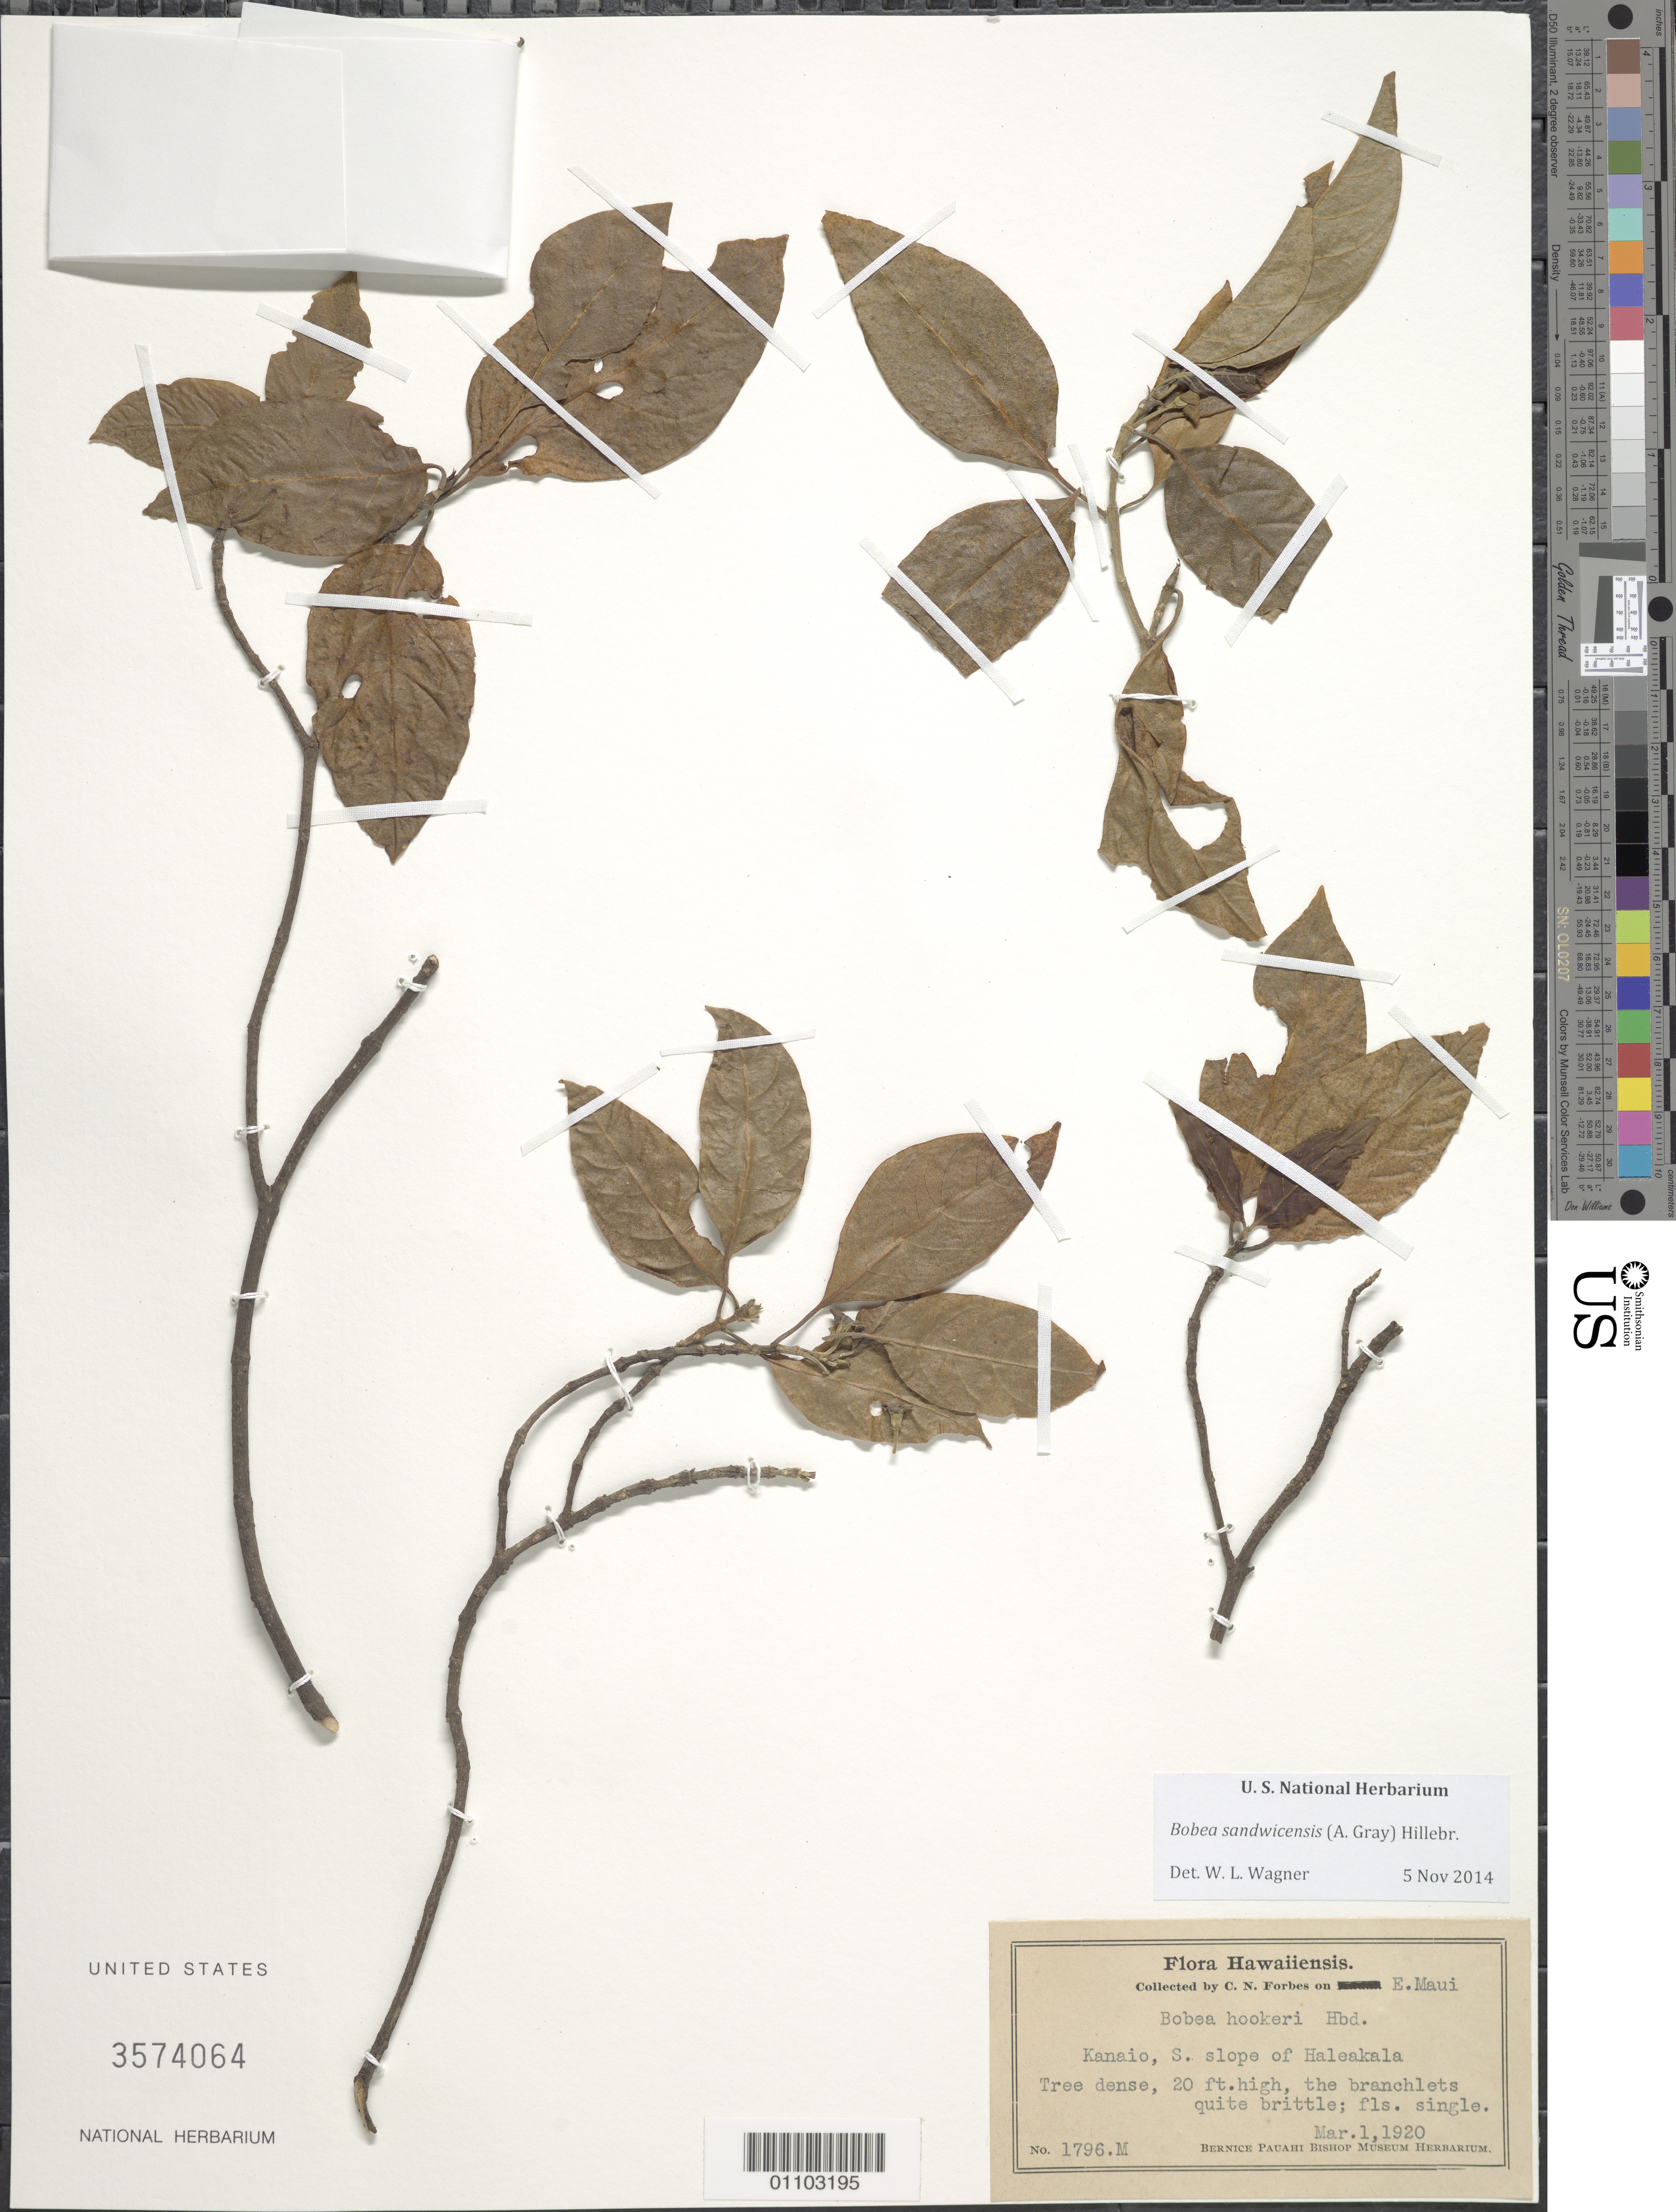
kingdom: Plantae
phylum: Tracheophyta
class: Magnoliopsida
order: Gentianales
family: Rubiaceae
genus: Bobea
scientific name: Bobea sandwicensis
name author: (A. Gray) Hillebr.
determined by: Wagner, W. L., (BOT), Smithsonian Institution - National Museum of Natural History (UNITED STATES)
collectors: C. N. Forbes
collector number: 1796.M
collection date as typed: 1 Mar 1920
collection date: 1920-03-01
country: United States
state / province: Hawaii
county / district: Maui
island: Maui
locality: Konaio, S slope of Haleakala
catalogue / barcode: US 3574064